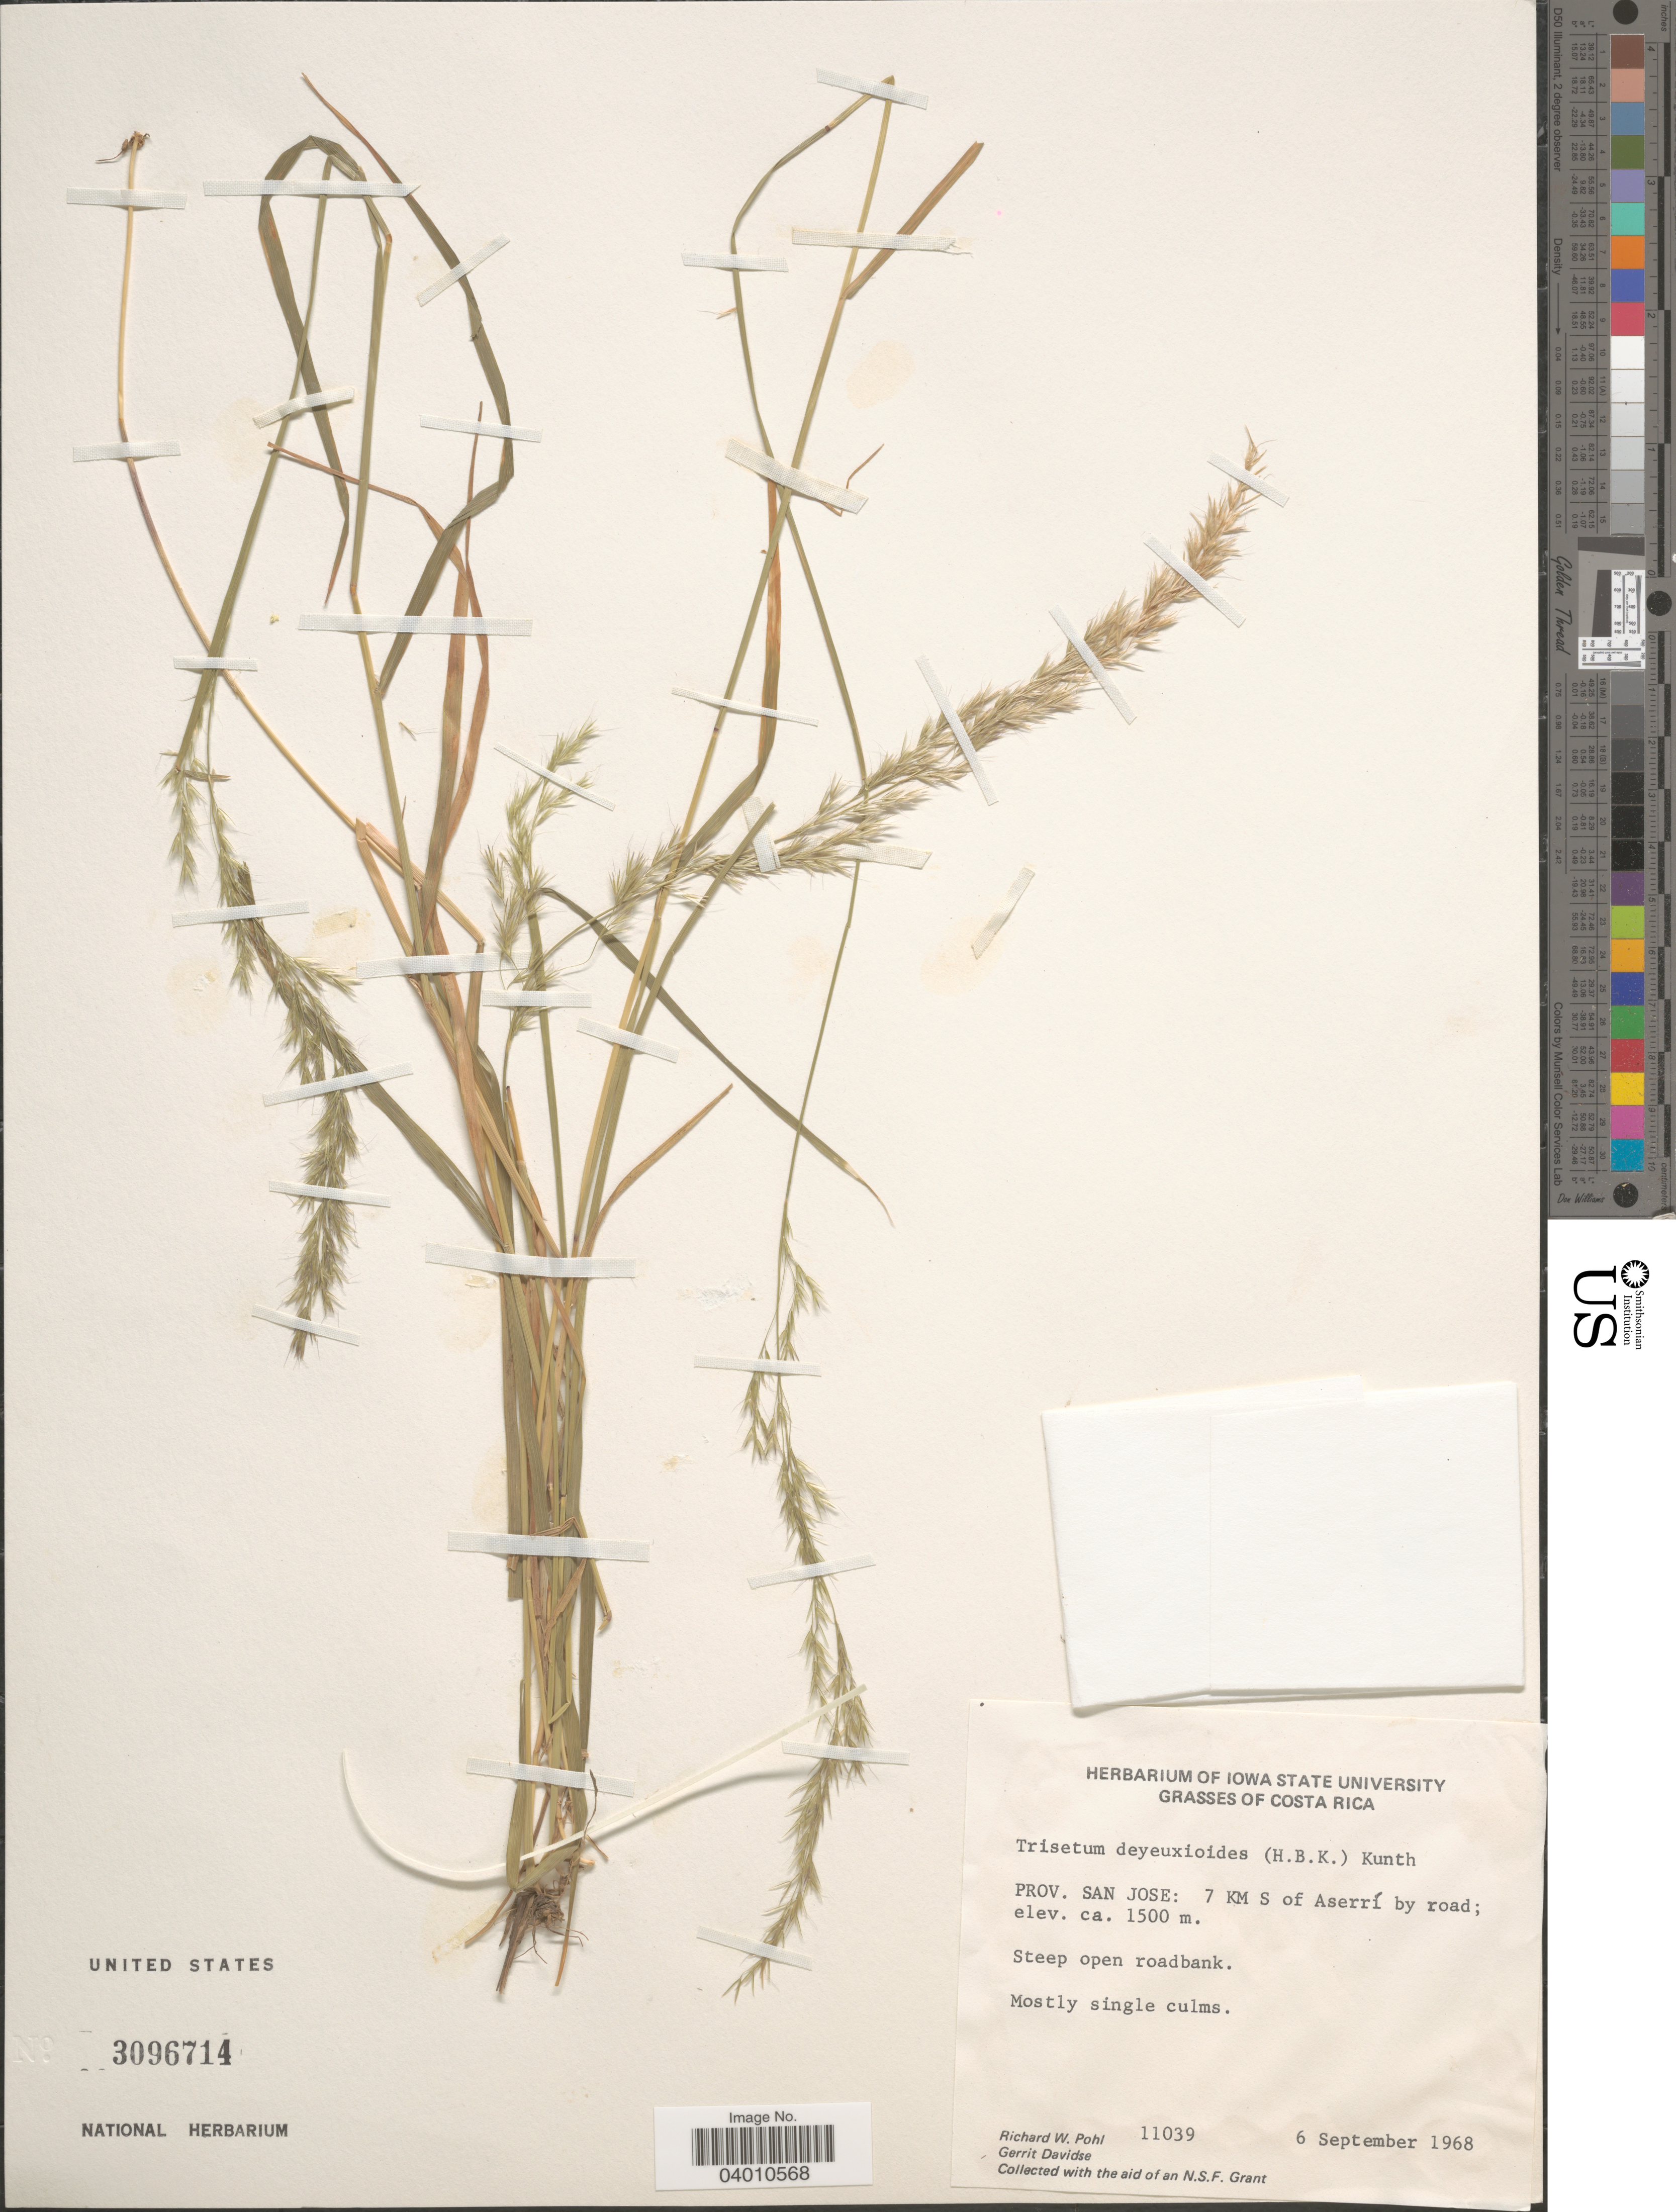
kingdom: Plantae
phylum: Tracheophyta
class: Liliopsida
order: Poales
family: Poaceae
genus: Peyritschia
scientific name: Peyritschia deyeuxioides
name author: (Kunth) Finot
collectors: R. W. Pohl & G. Davidse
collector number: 11039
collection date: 1968-09-06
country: Costa Rica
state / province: San José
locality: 7 KM S of Aserrí by road.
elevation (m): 1500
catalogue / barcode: US 3096714